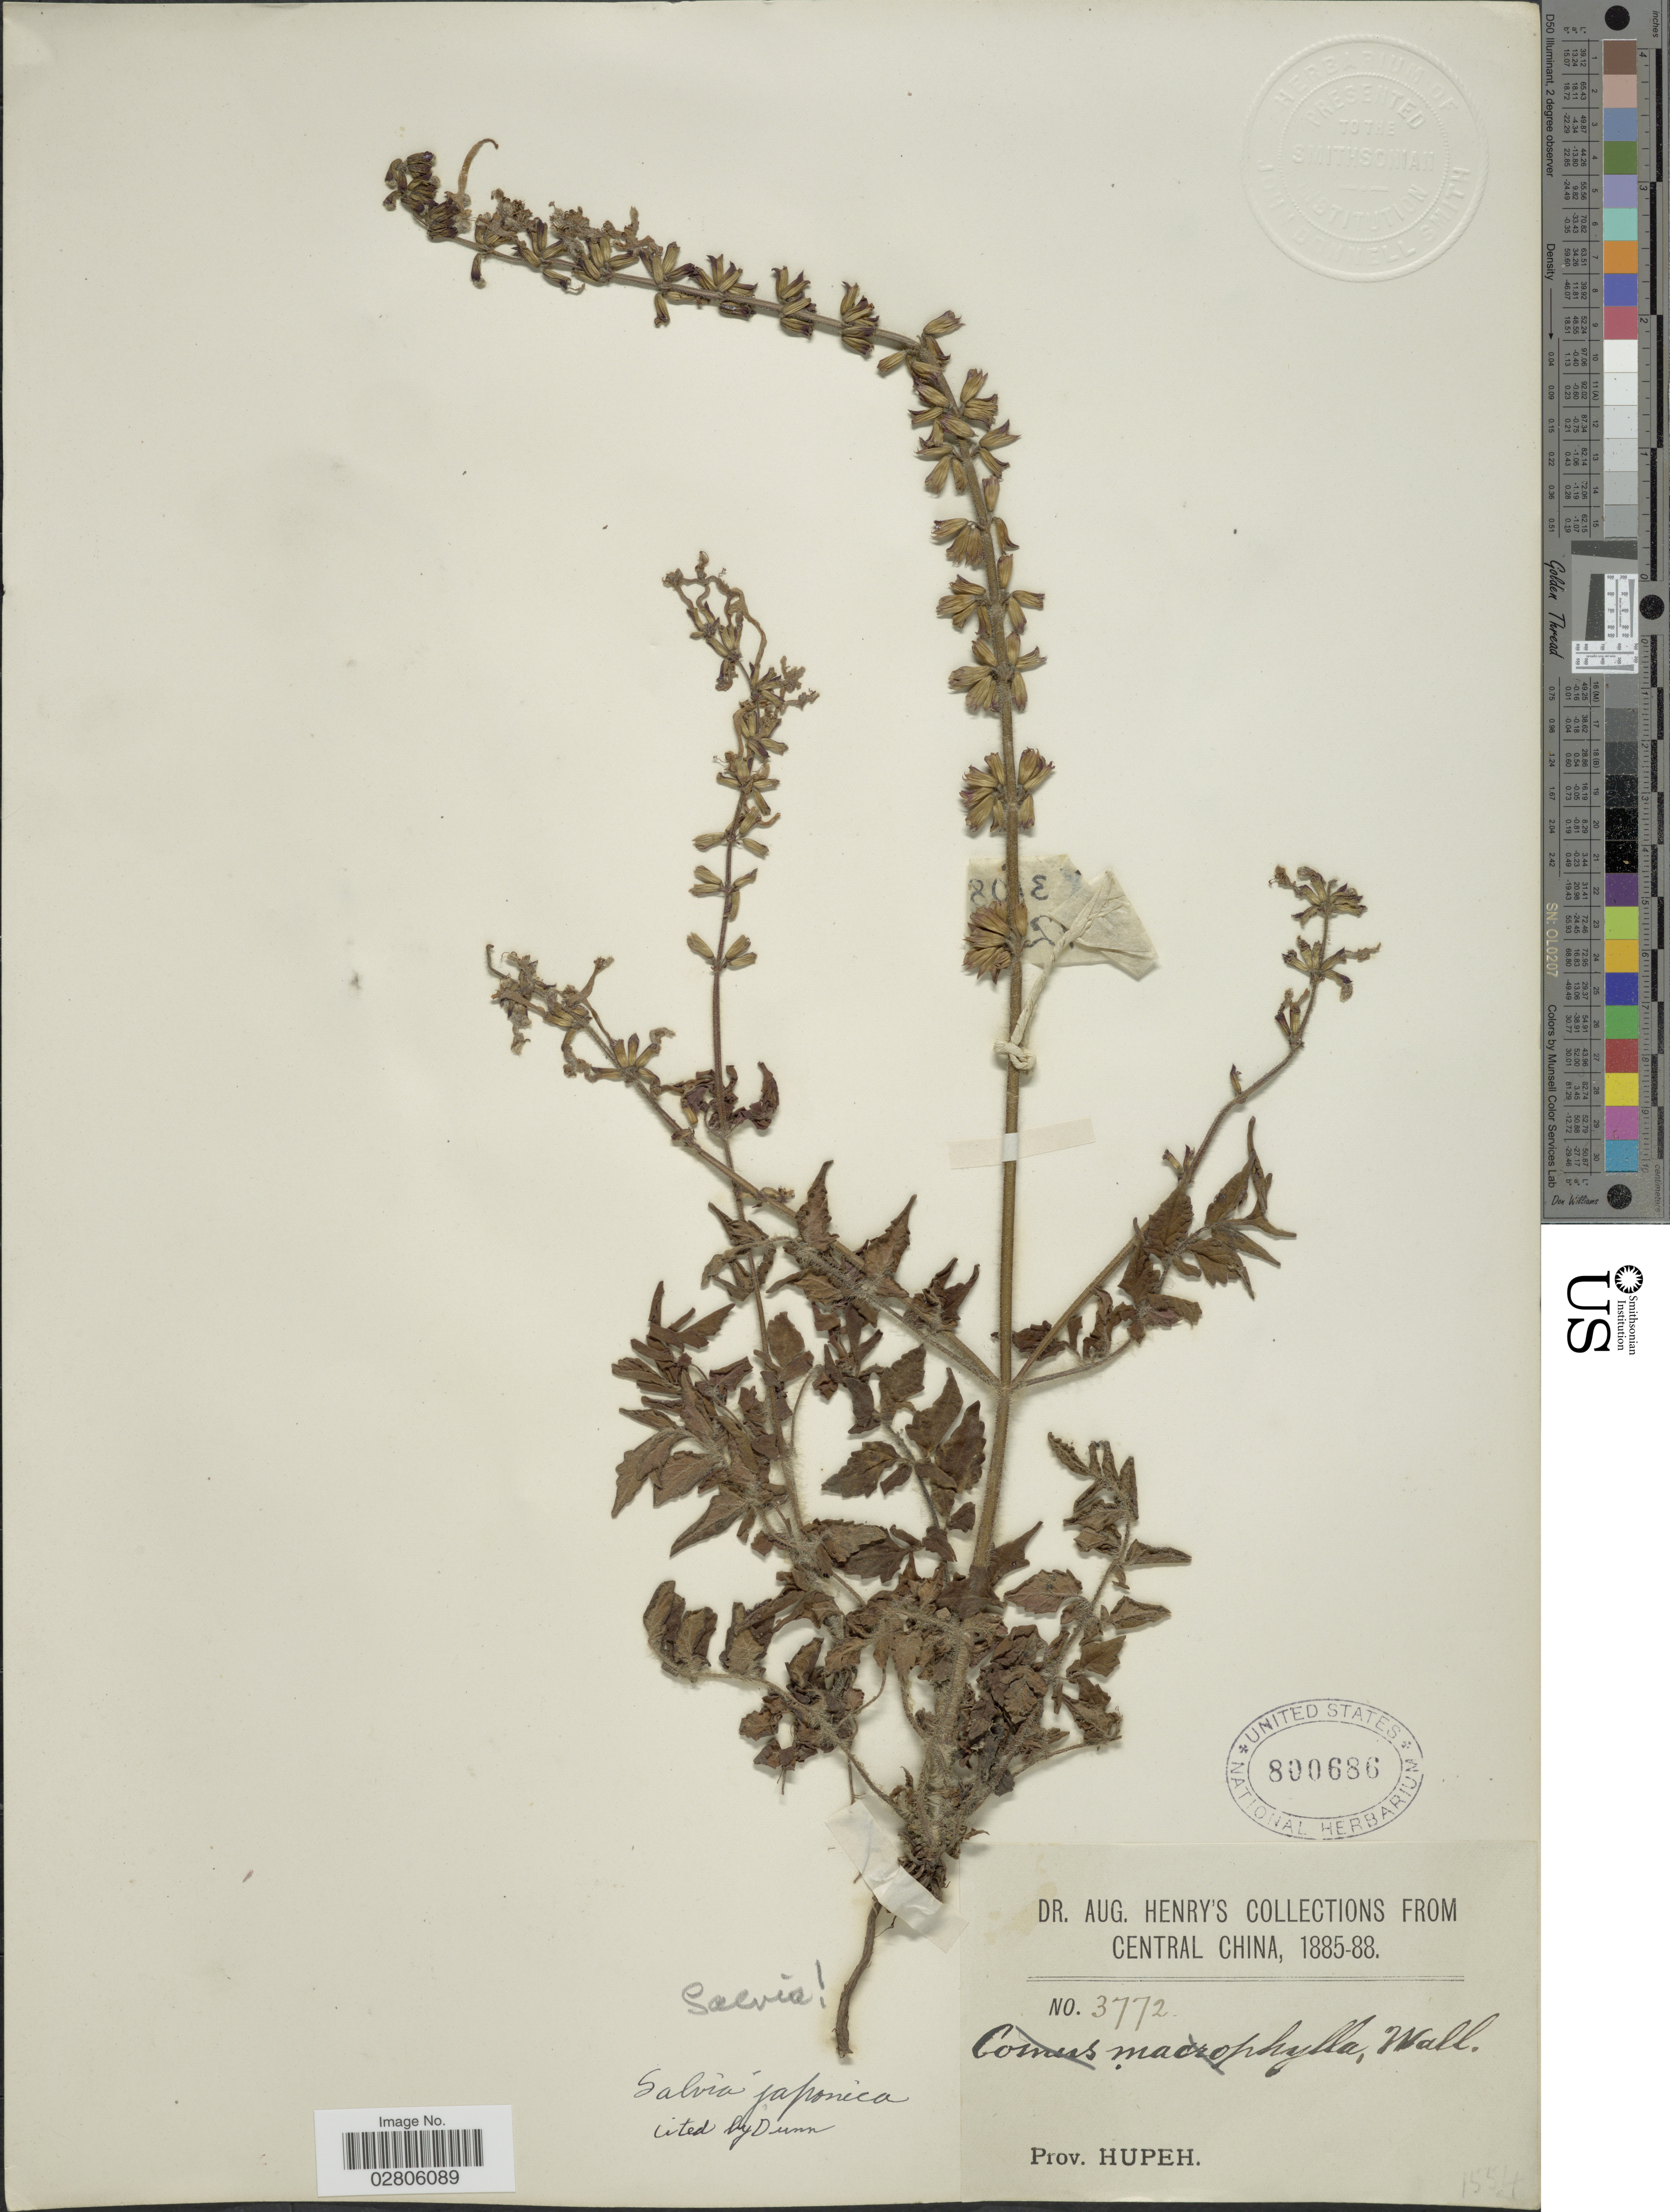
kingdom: Plantae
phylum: Tracheophyta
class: Magnoliopsida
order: Lamiales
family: Lamiaceae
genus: Salvia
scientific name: Salvia japonica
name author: Thunb.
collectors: A. Henry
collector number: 3772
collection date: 1885/1888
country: China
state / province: Hubei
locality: Central China, Prov. Hupeh.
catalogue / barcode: US 800686